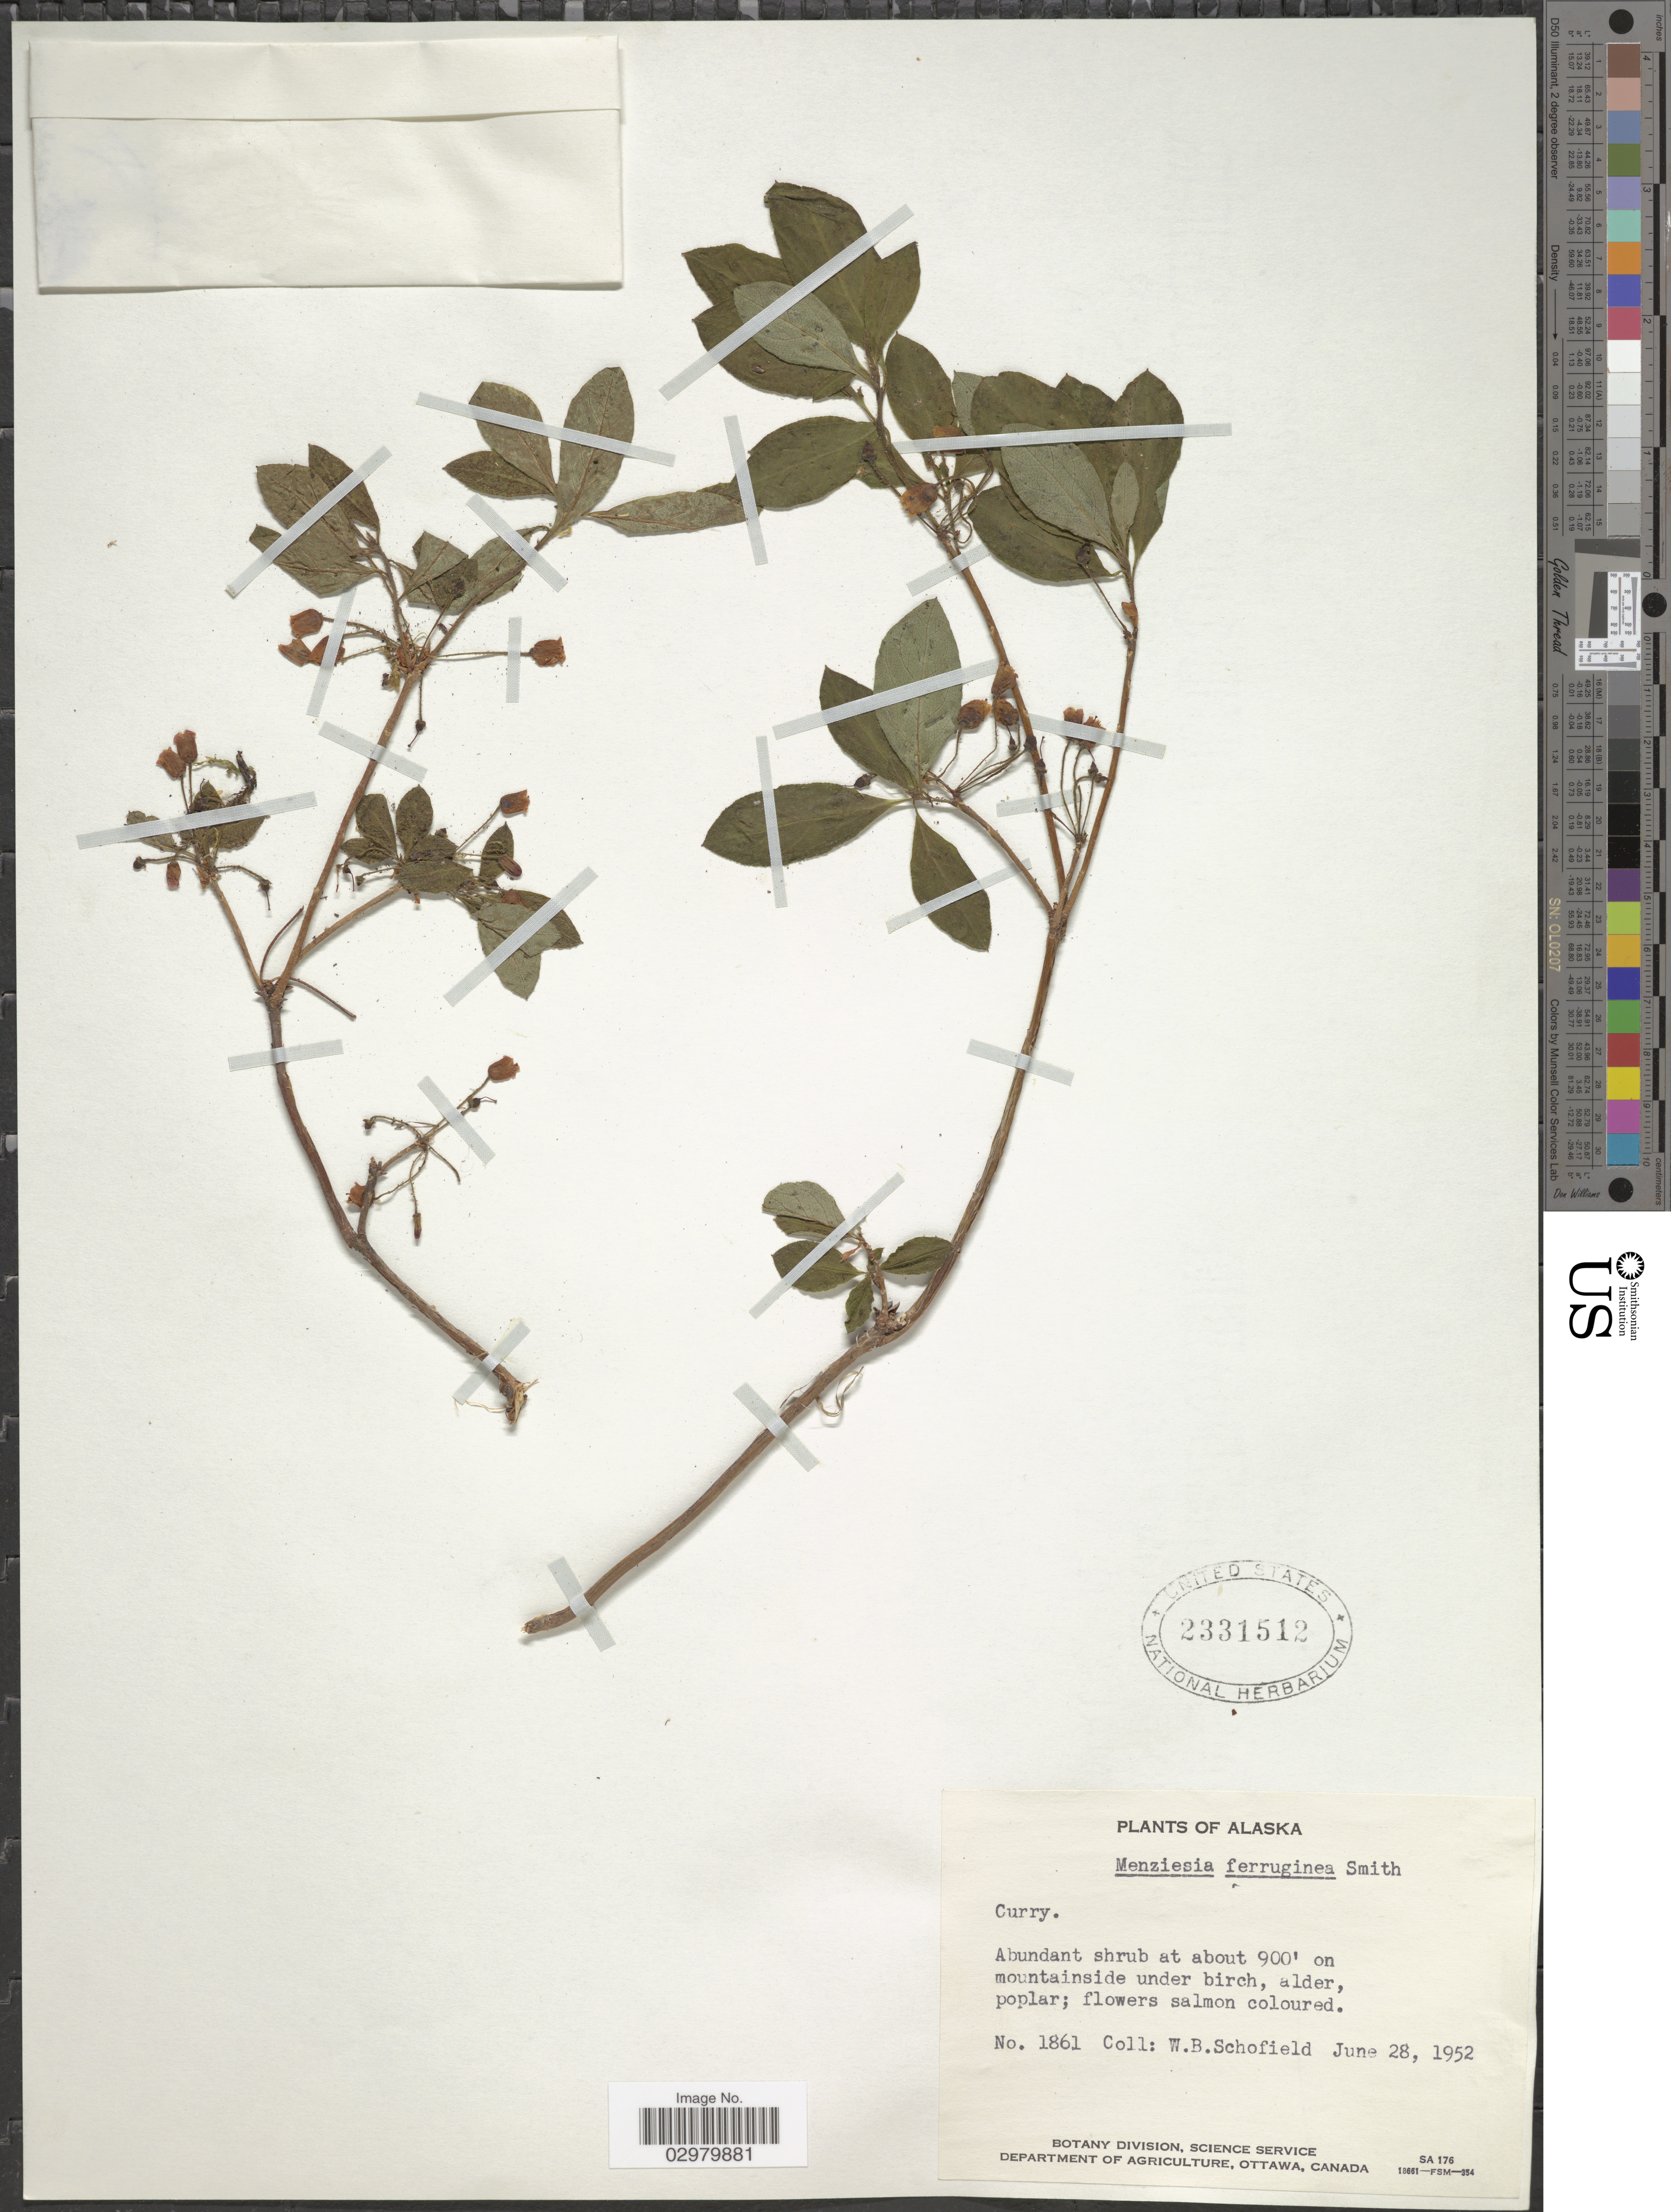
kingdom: Plantae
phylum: Tracheophyta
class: Magnoliopsida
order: Ericales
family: Ericaceae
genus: Menziesia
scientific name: Menziesia ferruginea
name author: Sm.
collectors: W. Schofield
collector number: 1861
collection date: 1952-06-28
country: United States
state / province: Alaska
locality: Curry.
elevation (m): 274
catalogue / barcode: US 2331512